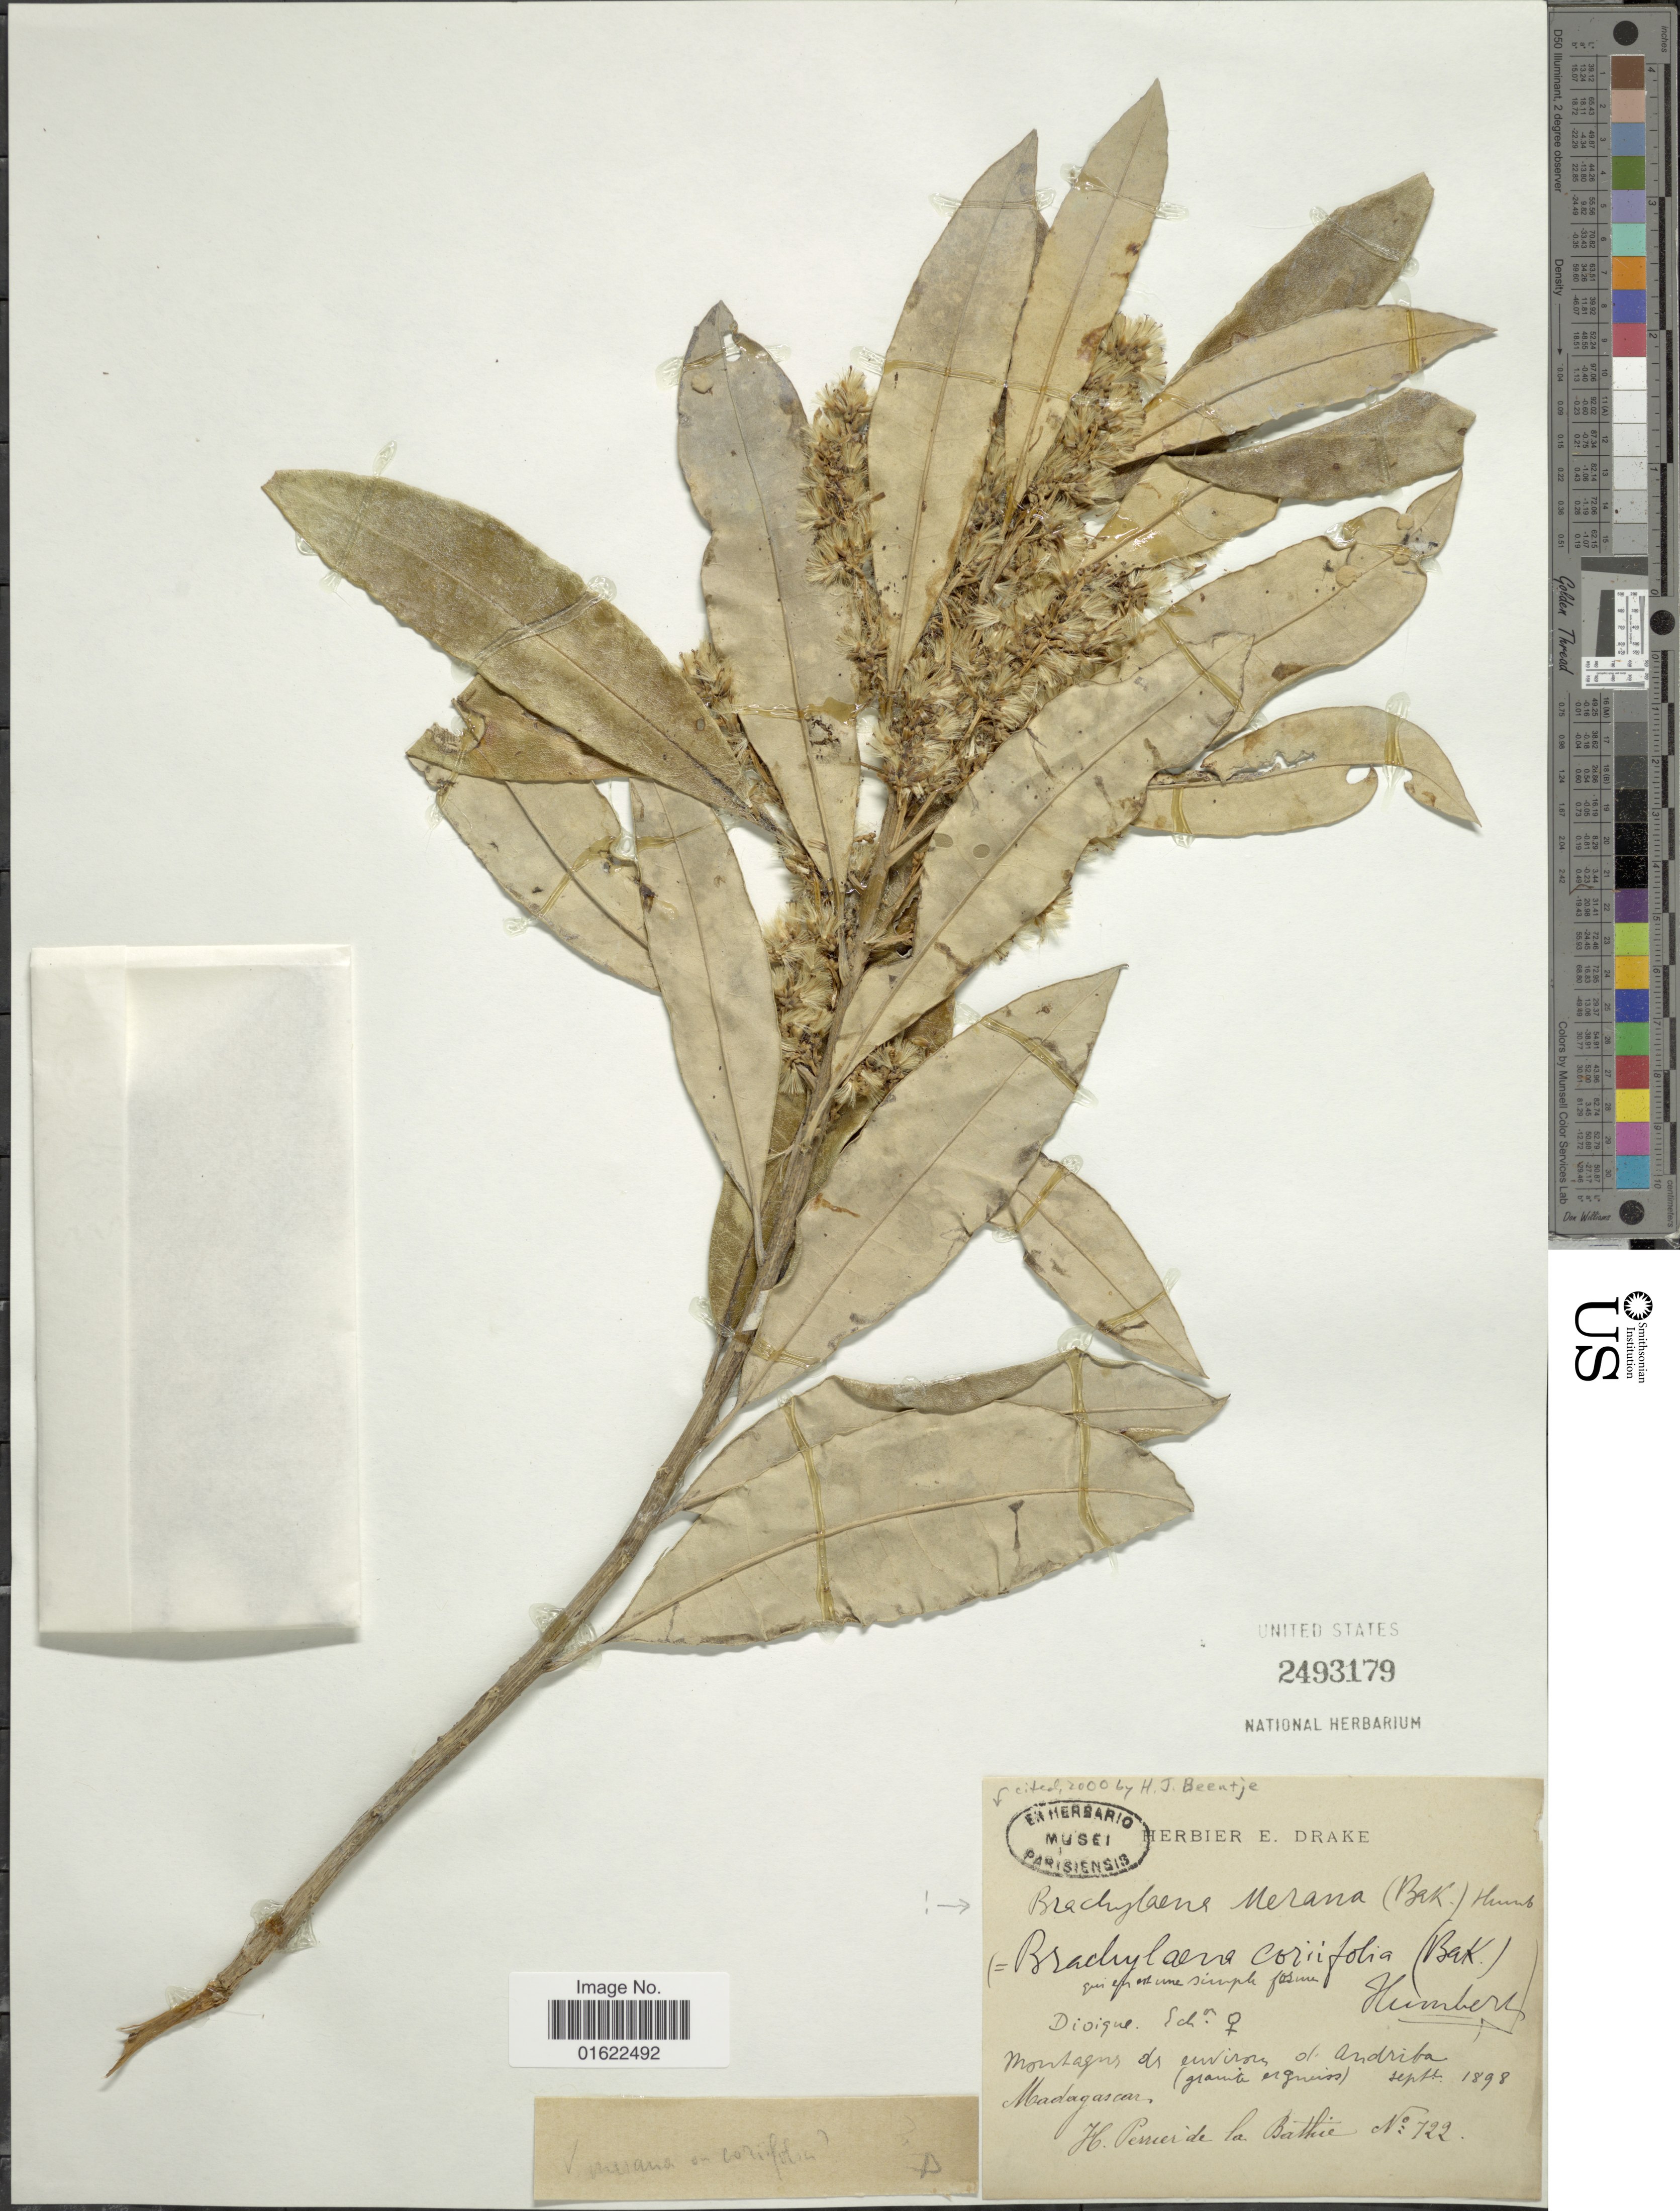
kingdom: Plantae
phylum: Tracheophyta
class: Magnoliopsida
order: Asterales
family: Asteraceae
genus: Brachylaena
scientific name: Brachylaena merana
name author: Humbert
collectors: H. Perrier de la Bâthie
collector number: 722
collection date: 1898-09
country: Madagascar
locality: Montagns des environs d Andriba.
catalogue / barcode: US 2493179